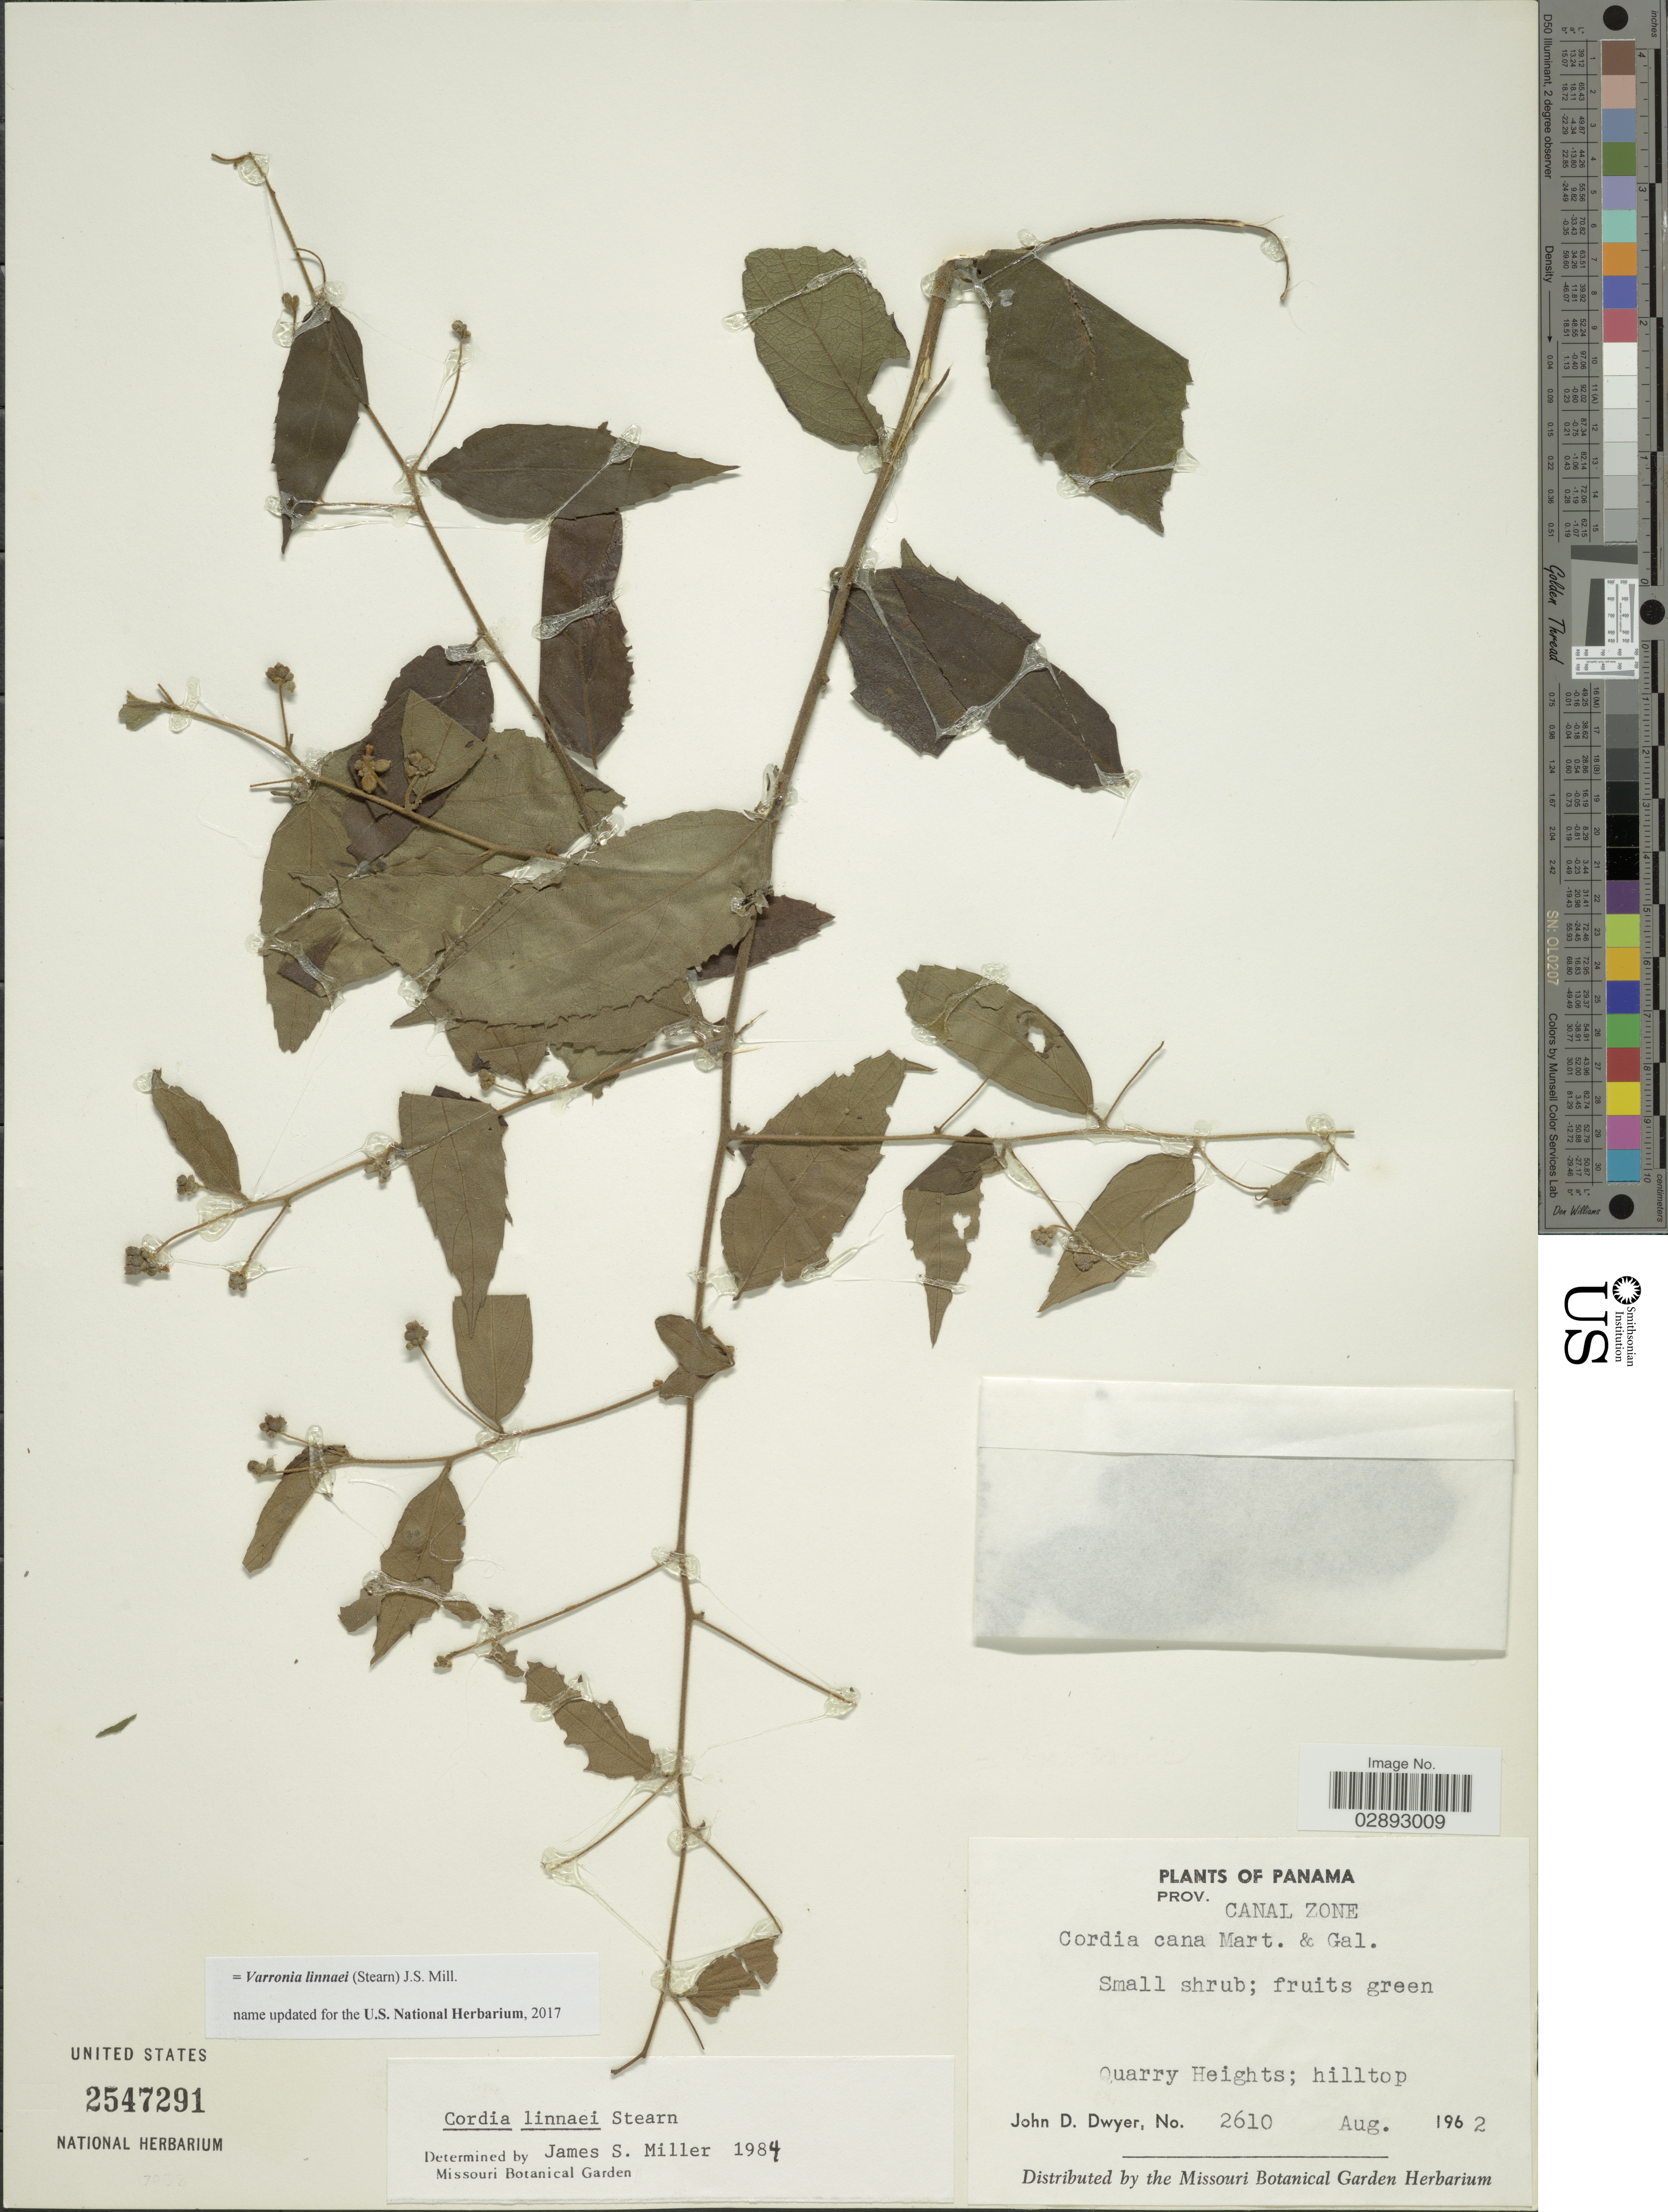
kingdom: Plantae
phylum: Tracheophyta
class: Magnoliopsida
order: Boraginales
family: Cordiaceae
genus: Varronia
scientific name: Varronia linnaei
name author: (Stearn) J.S. Mill.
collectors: J. D. Dwyer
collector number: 2610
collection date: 1962-08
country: Panama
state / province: Colón / Panamá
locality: Prov. Canal Zone. Quarry Heights.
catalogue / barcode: US 2547291